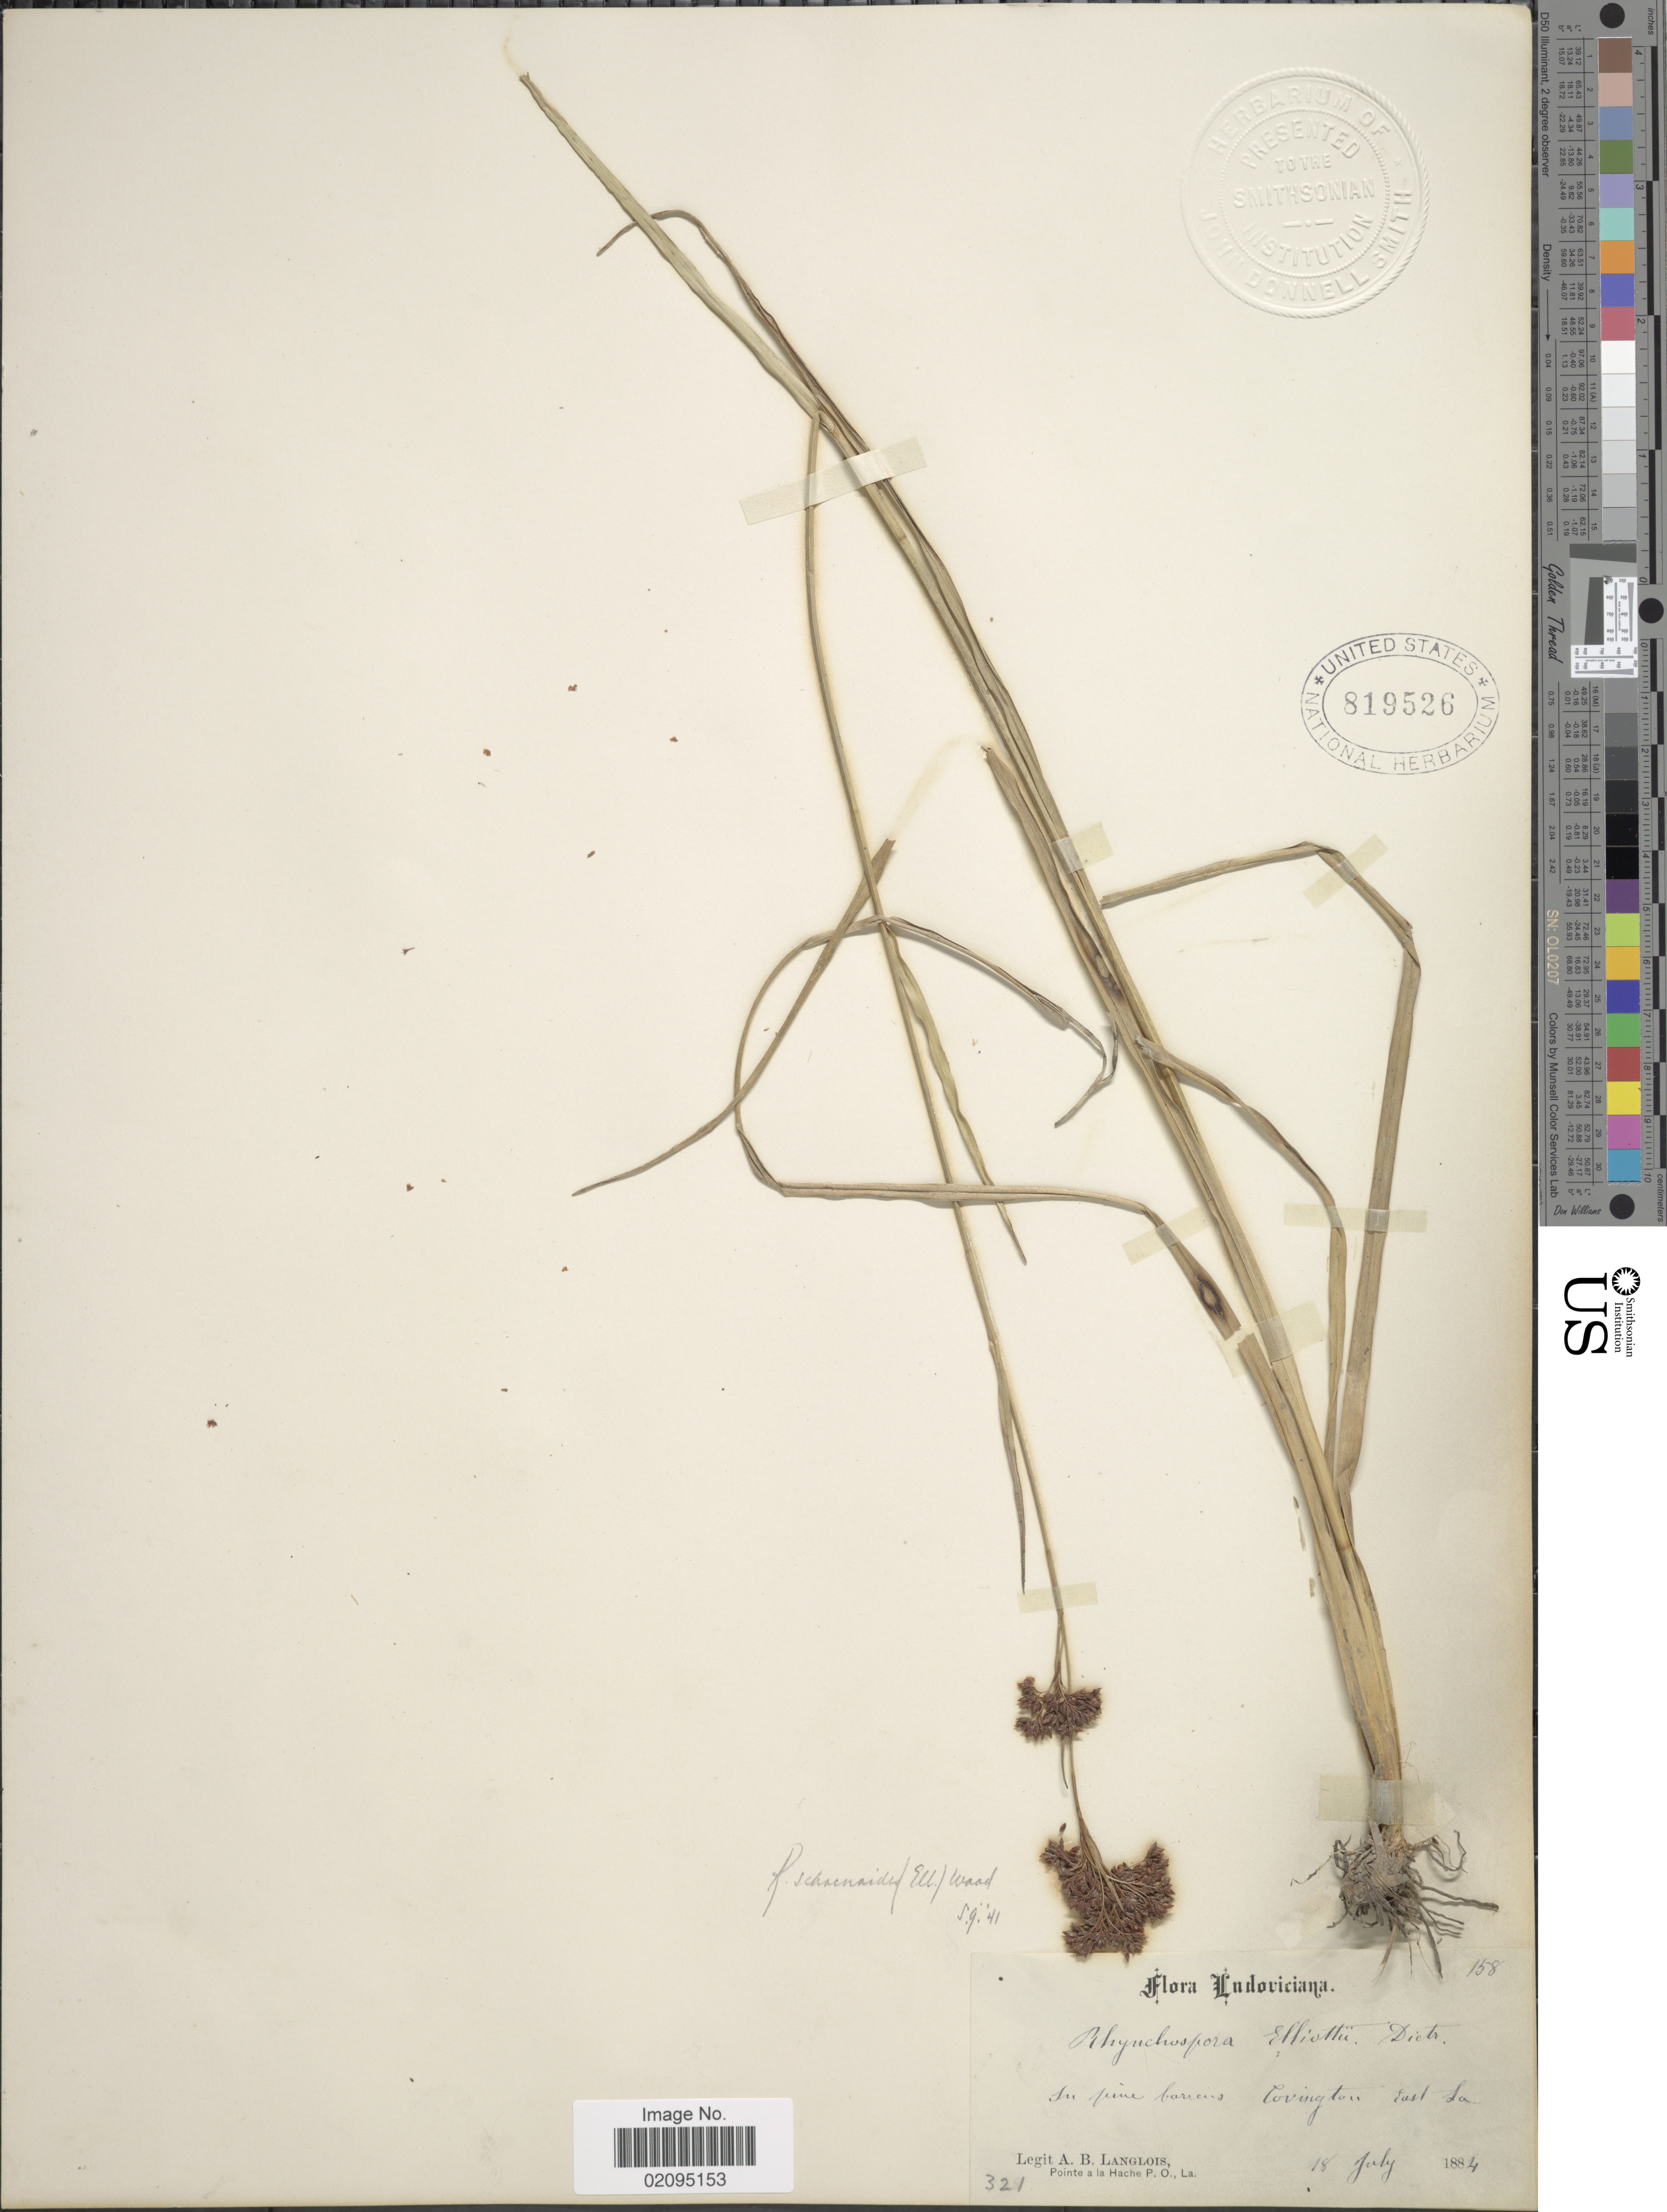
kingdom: Plantae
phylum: Tracheophyta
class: Liliopsida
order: Poales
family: Cyperaceae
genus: Rhynchospora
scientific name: Rhynchospora elliottii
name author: A. Dietr.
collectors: A. Langlois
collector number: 321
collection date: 1884-07-18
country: United States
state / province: Louisiana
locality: Covington East La. Ludoviciana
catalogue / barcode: US 879526